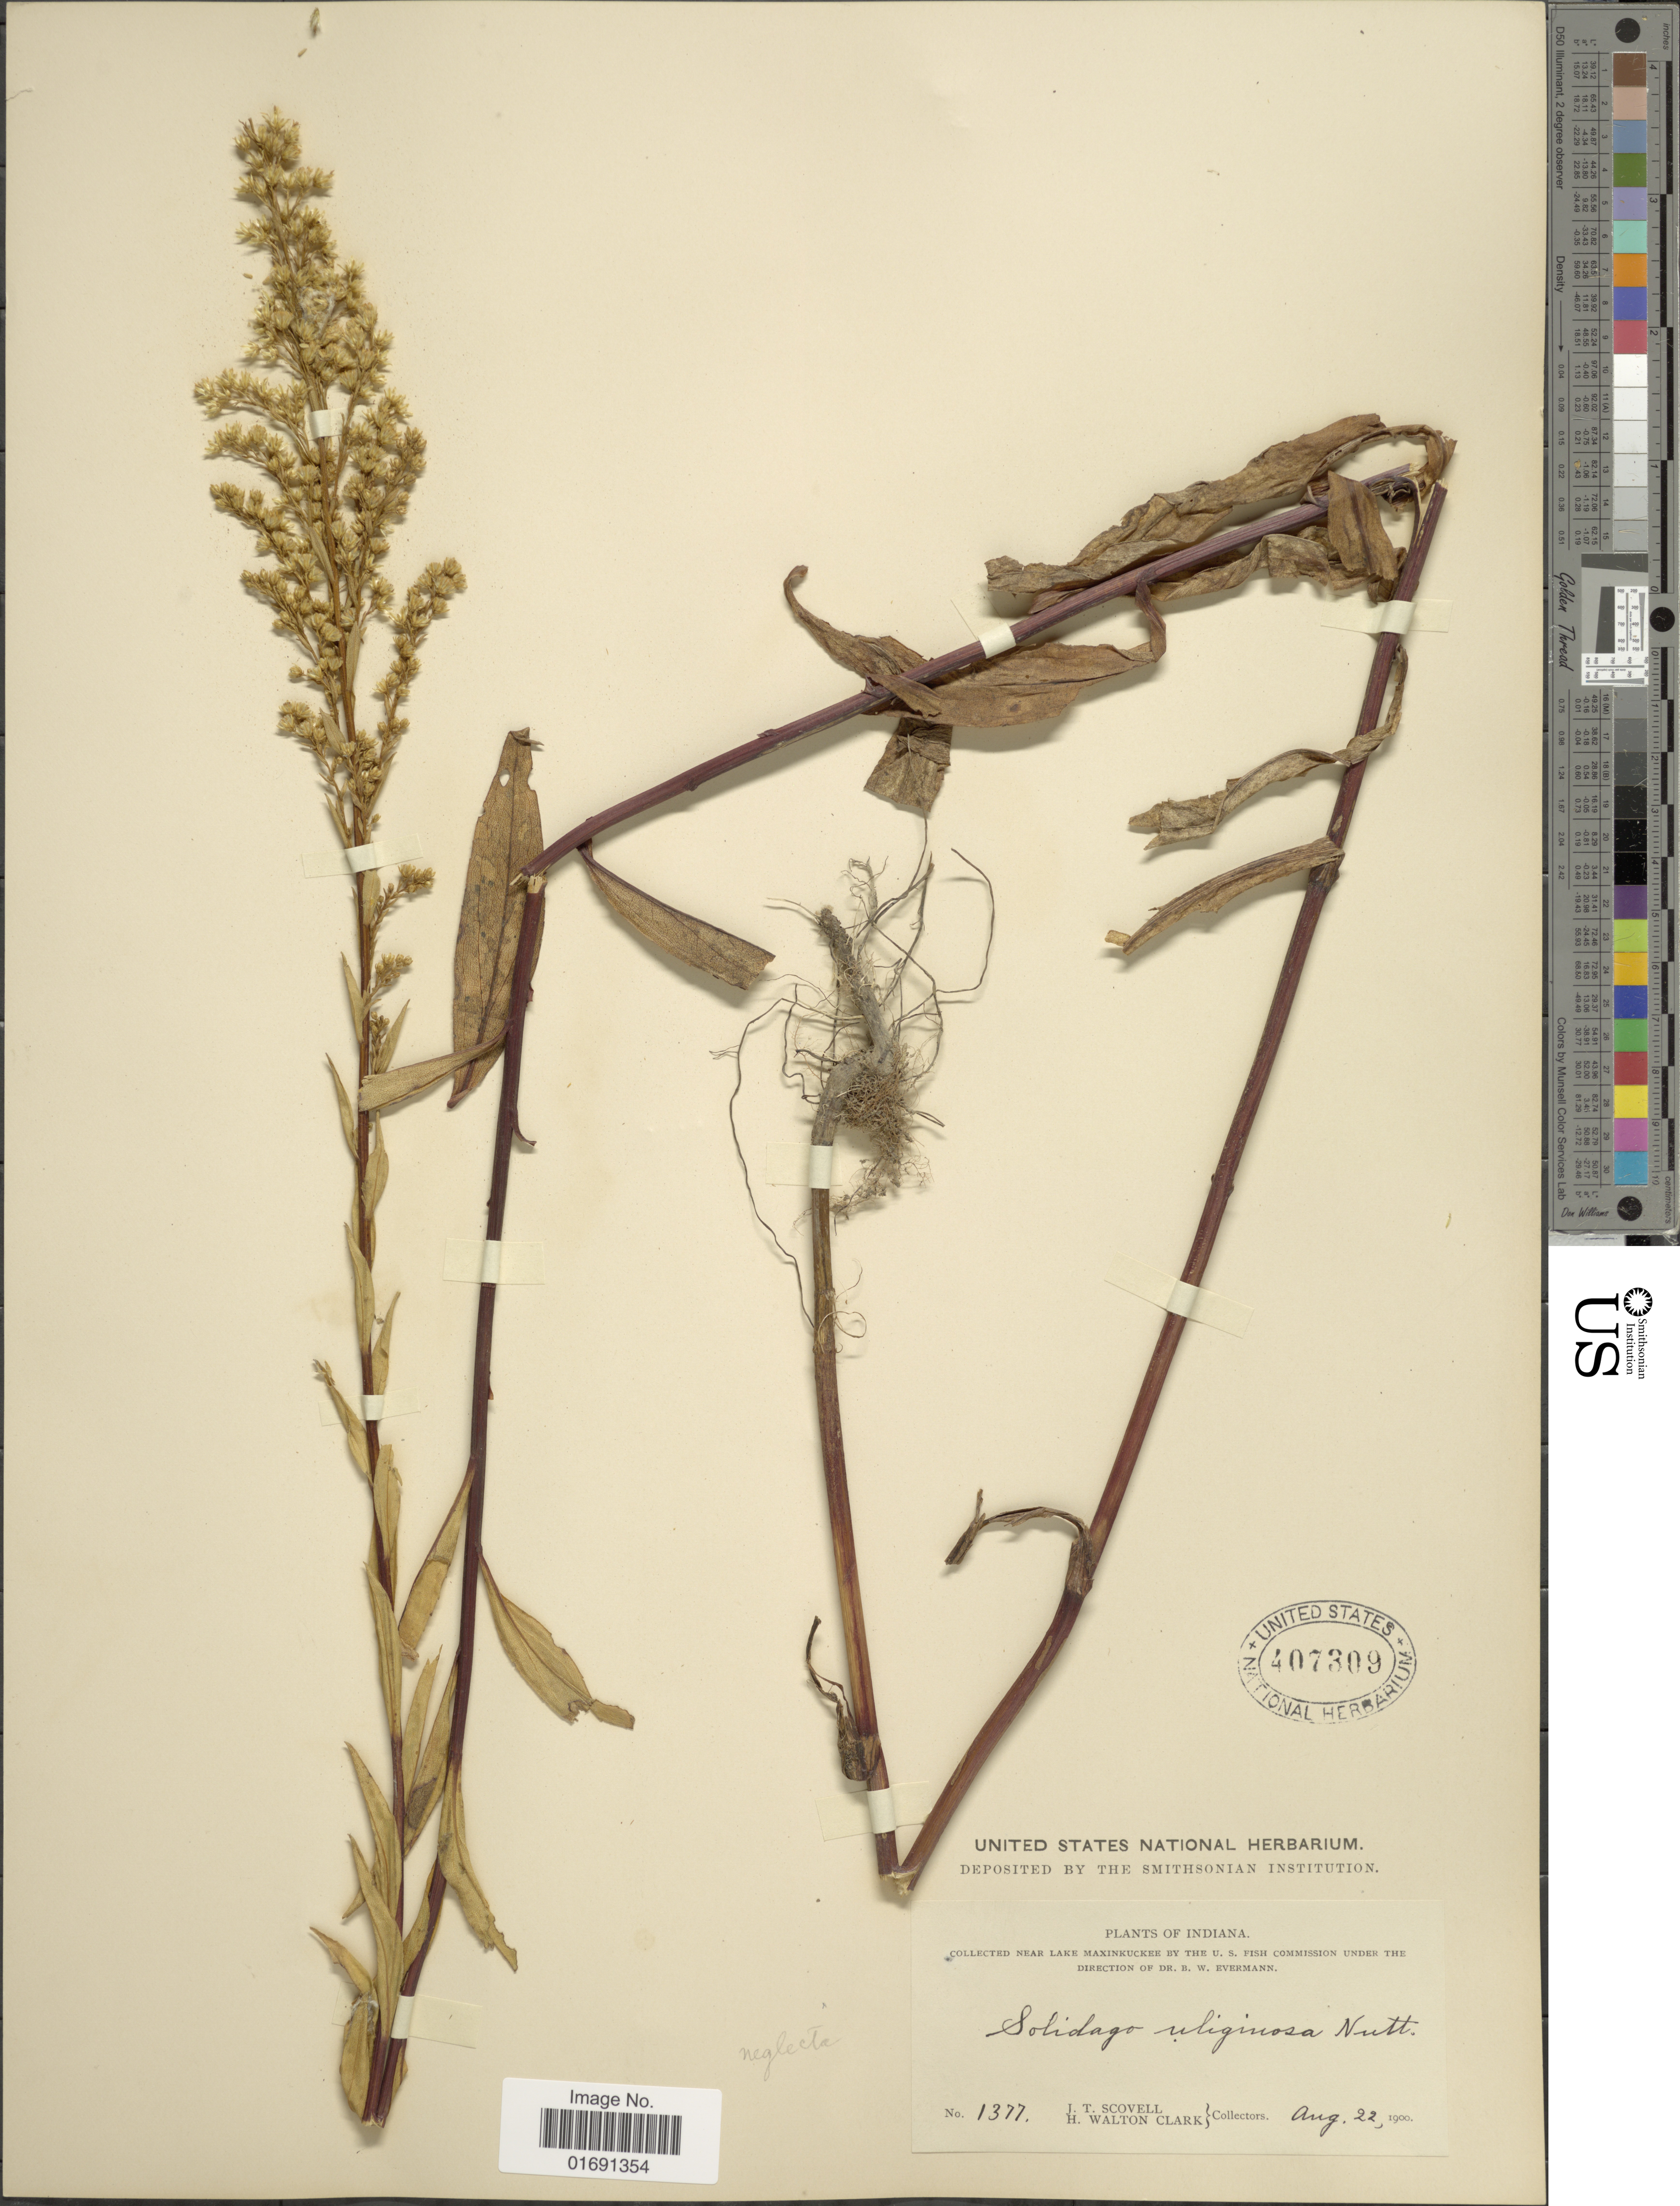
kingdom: Plantae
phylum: Tracheophyta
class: Magnoliopsida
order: Asterales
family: Asteraceae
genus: Solidago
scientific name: Solidago uniligulata var. levipes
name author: Fernald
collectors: J. T. Scovell & H. W. Clark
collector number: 1377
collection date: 1900-08-22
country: United States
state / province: Indiana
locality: Near Lake Maxinkuckee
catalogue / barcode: US 407309